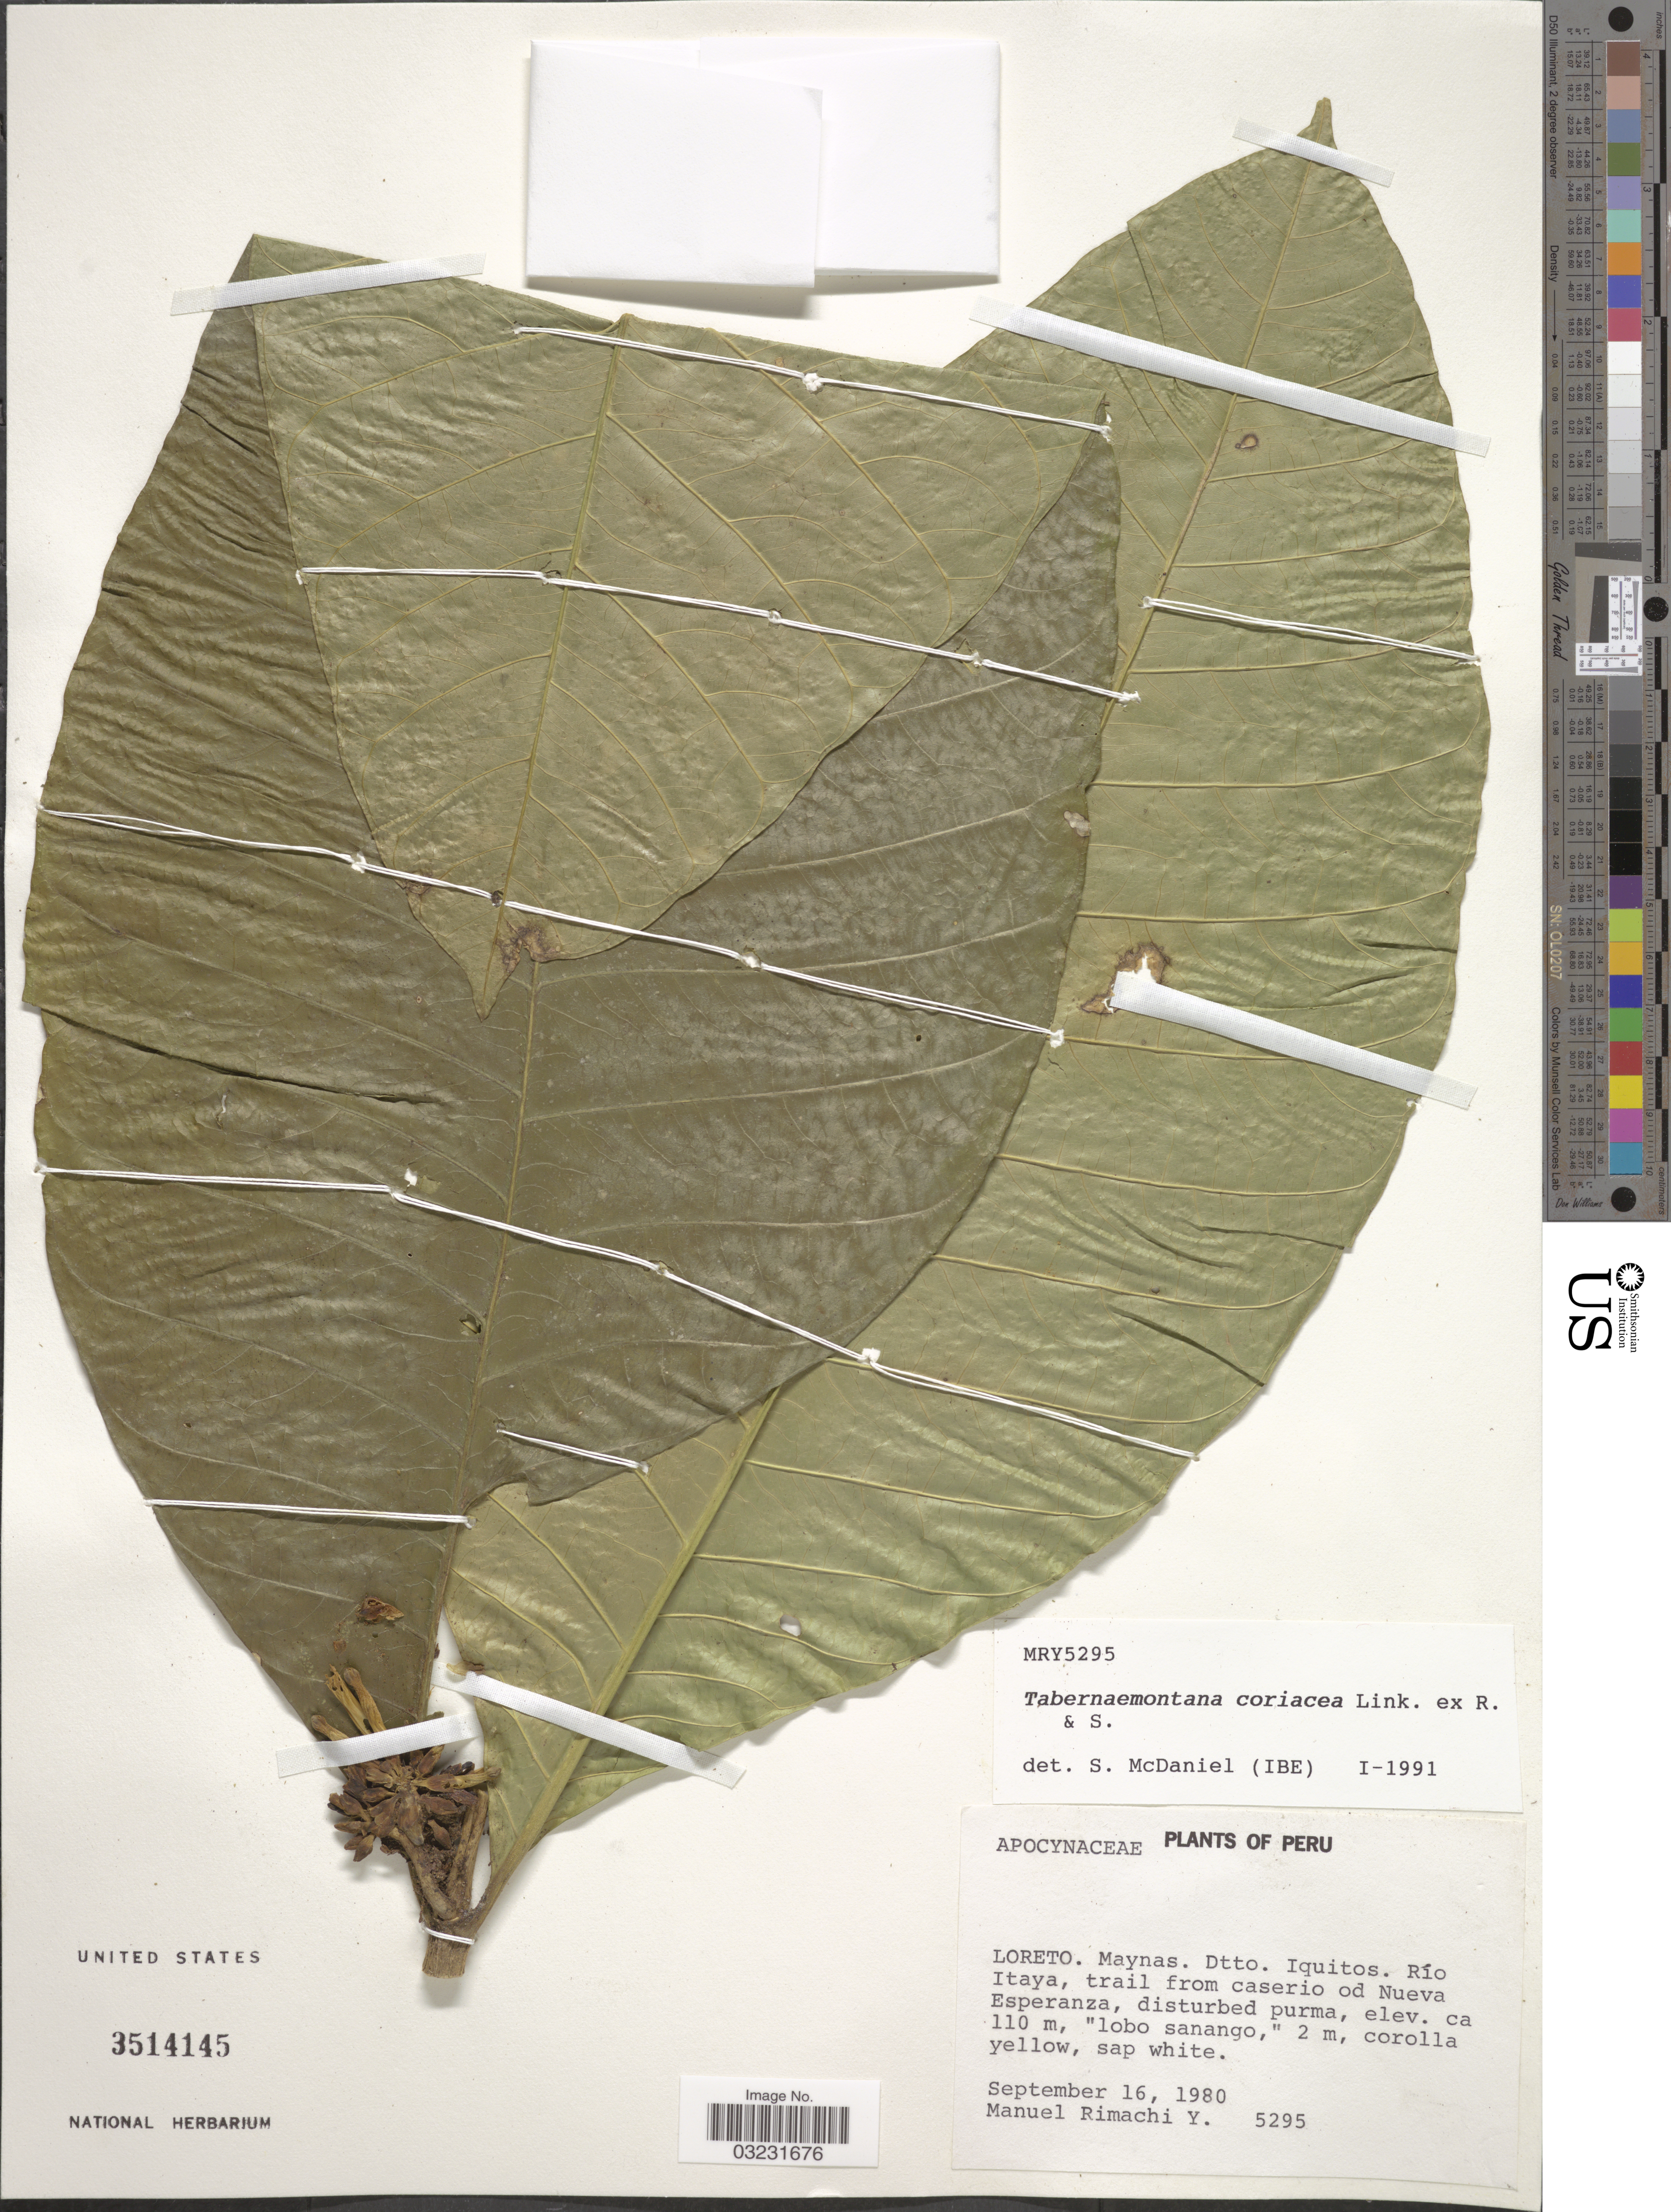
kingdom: Plantae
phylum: Tracheophyta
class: Magnoliopsida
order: Gentianales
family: Apocynaceae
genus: Tabernaemontana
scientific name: Tabernaemontana coriacea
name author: Link ex Roem. & Schult.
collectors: M. Rimachi Y.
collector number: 5295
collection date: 1980-09-16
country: Peru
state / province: Loreto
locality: Maynas. Dtto. Iquitos. Río Itaya, trail from caserio od Nueva Esperanza.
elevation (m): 110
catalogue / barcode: US 3514145